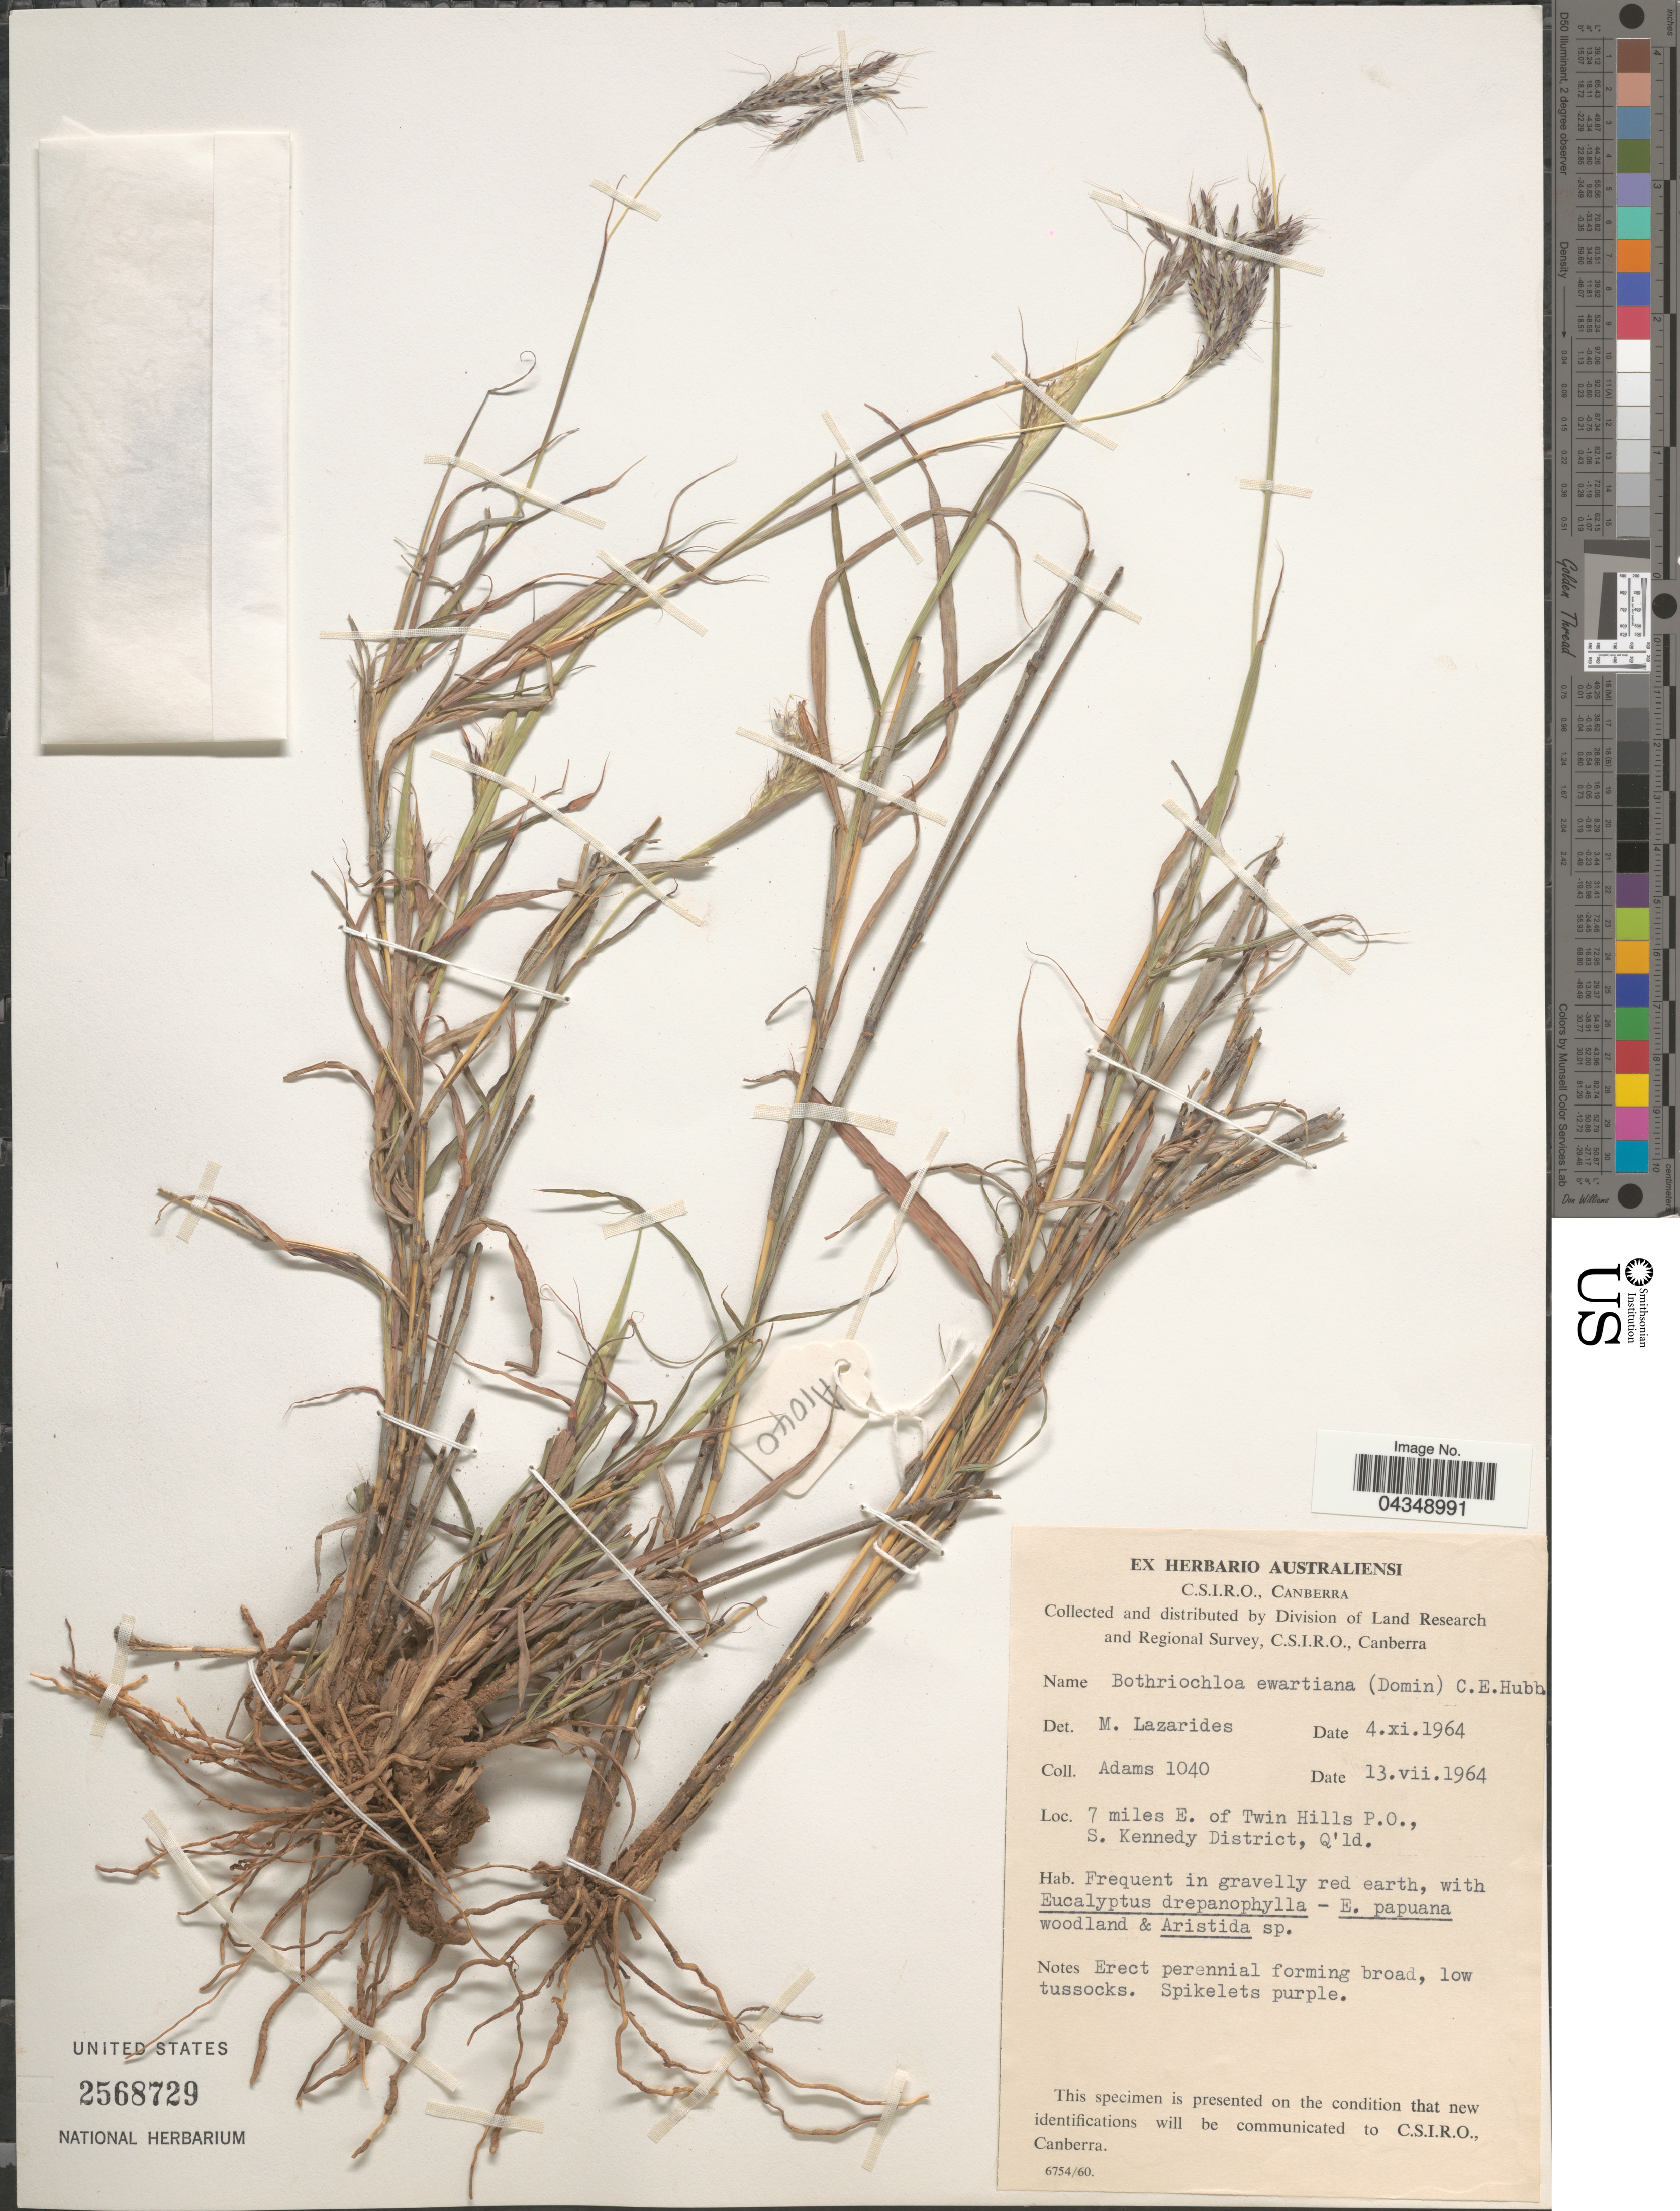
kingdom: Plantae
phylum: Tracheophyta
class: Liliopsida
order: Poales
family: Poaceae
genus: Bothriochloa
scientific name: Bothriochloa ewartiana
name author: (Domin) C. E. Hubb.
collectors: Adams, --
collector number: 1040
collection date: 1964-07-13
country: Australia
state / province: Queensland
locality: Division of Land Research and Regional Survey. 7 miles E. of Twin Hills P.O., S. Kennedy District.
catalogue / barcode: US 2568729